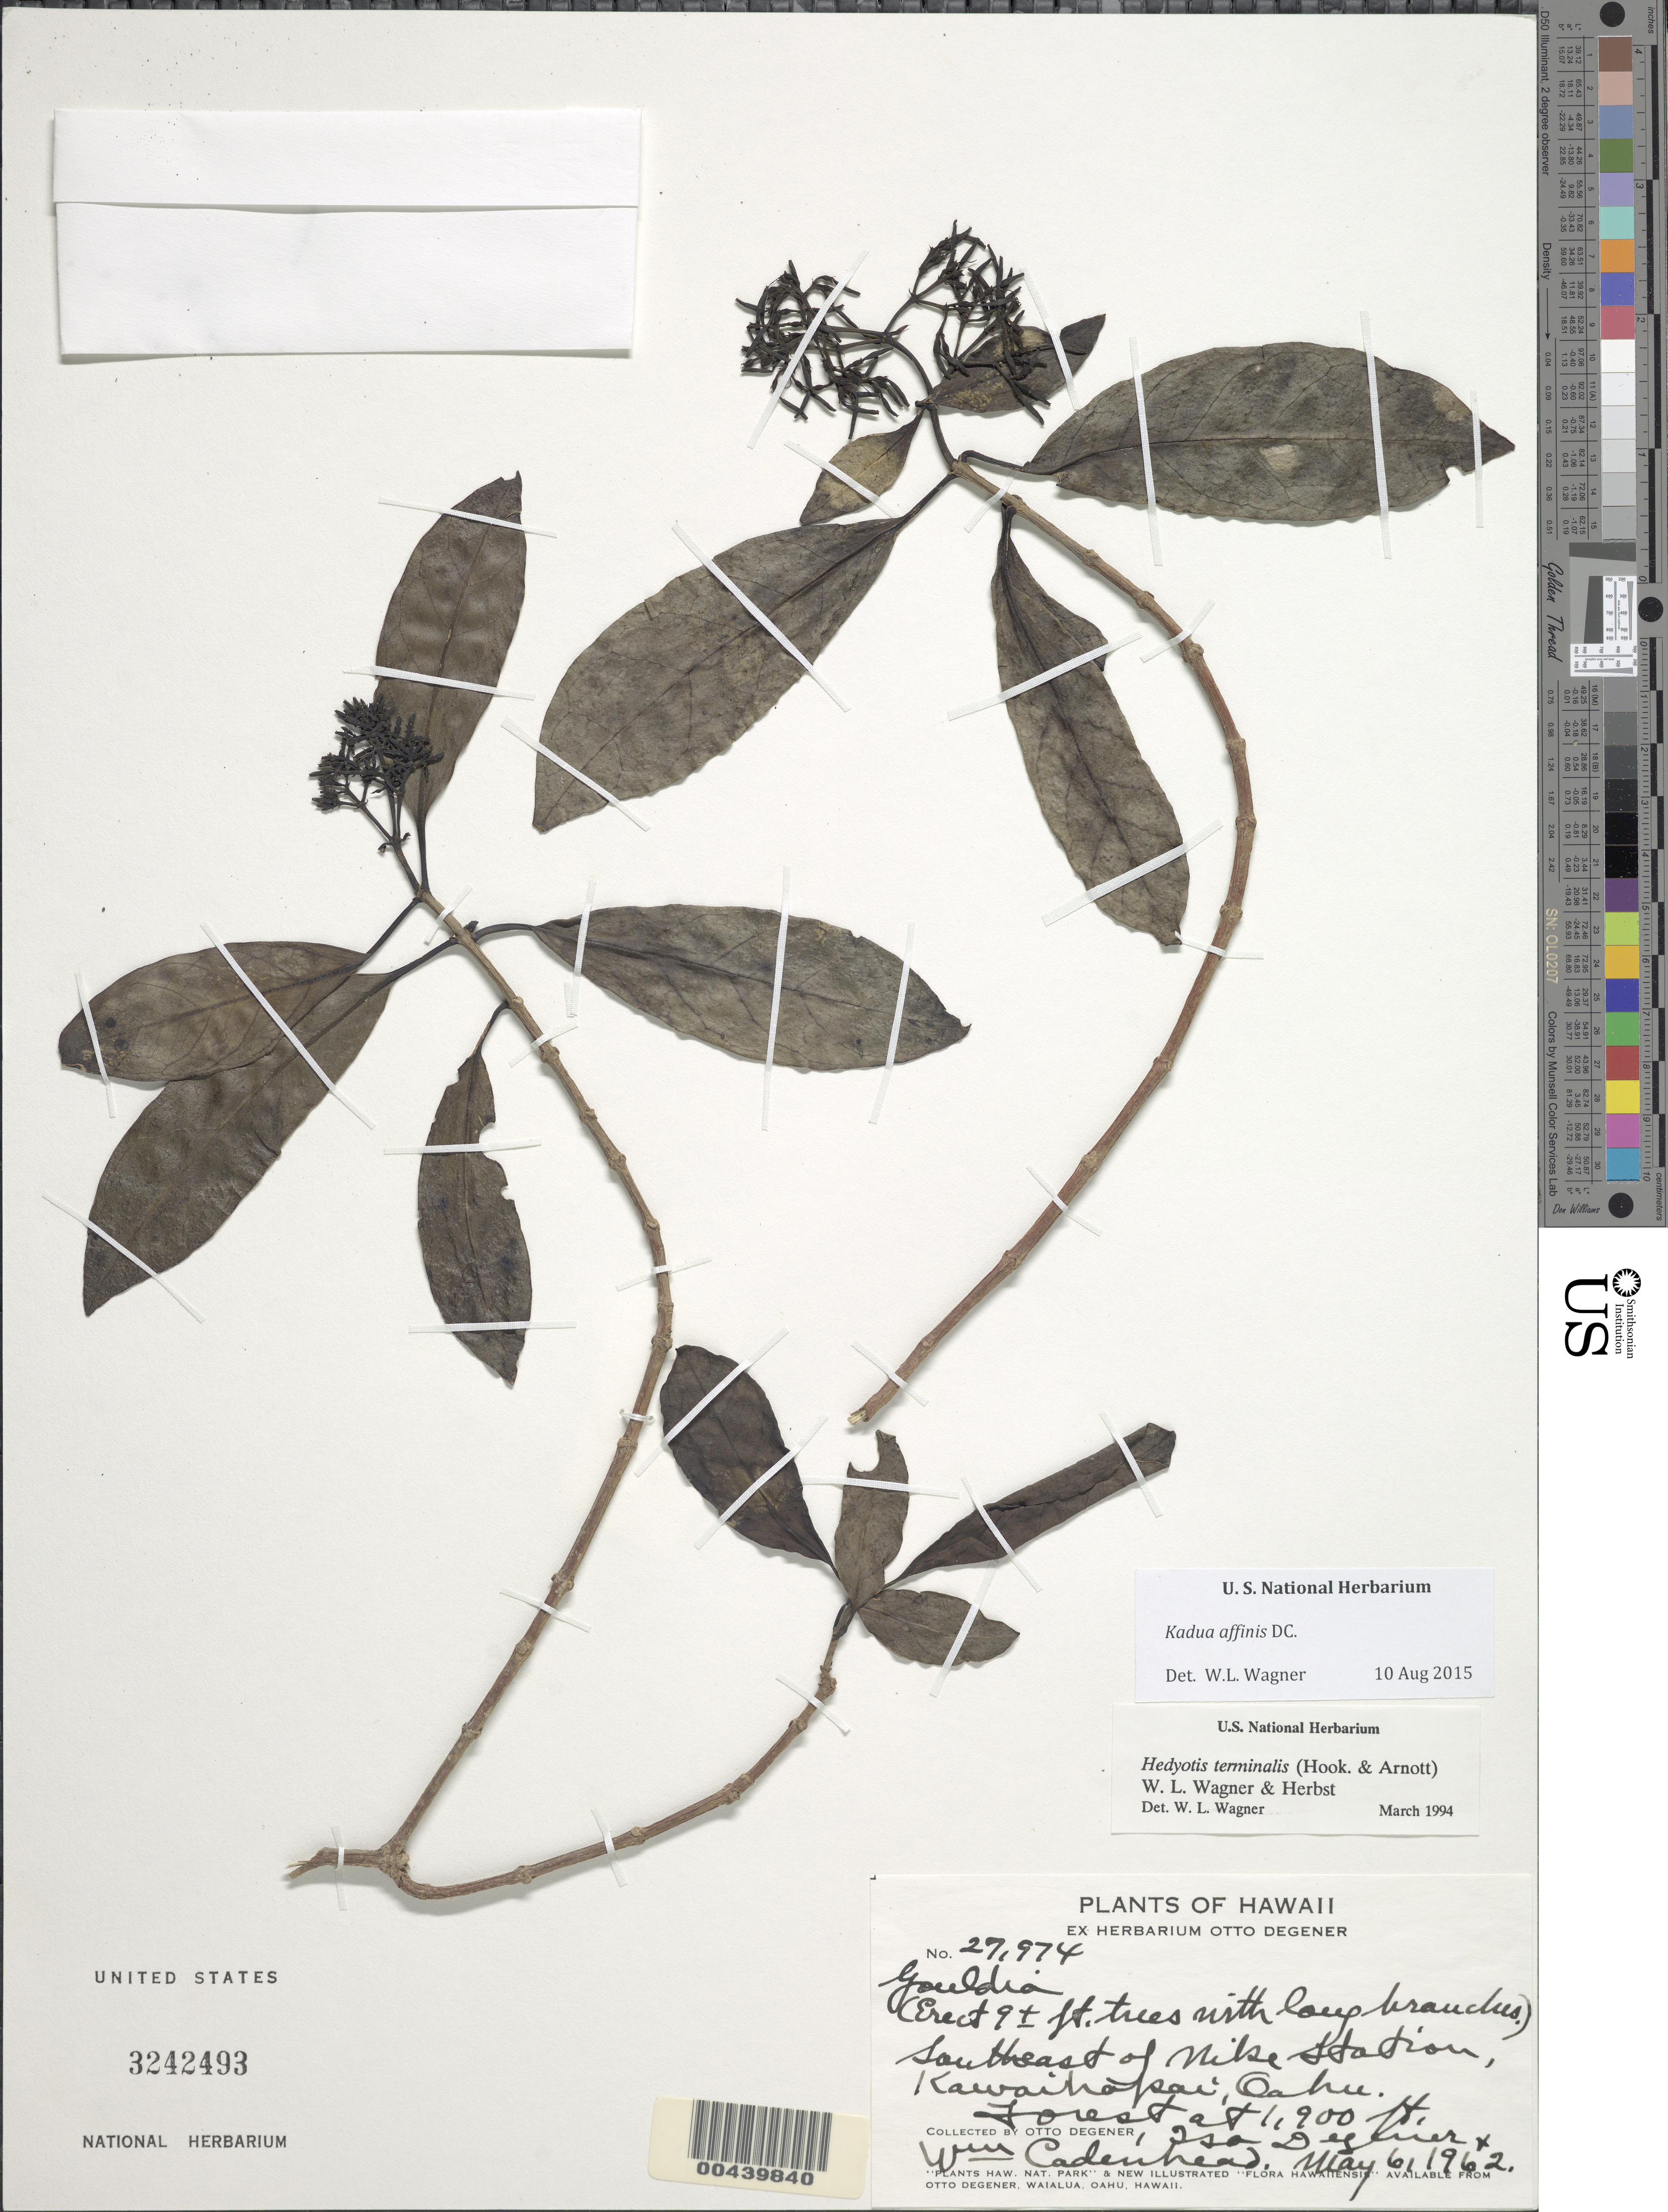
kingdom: Plantae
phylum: Tracheophyta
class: Magnoliopsida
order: Gentianales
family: Rubiaceae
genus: Kadua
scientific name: Kadua affinis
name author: DC.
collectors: O. Degener, I. Degener & W. Cadenhead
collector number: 27974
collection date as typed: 6 May 1962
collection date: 1962-05-06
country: United States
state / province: Hawaii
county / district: Honolulu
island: Oahu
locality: SE of Nike Station, Kawaihapai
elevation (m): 579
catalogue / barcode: US 3242493